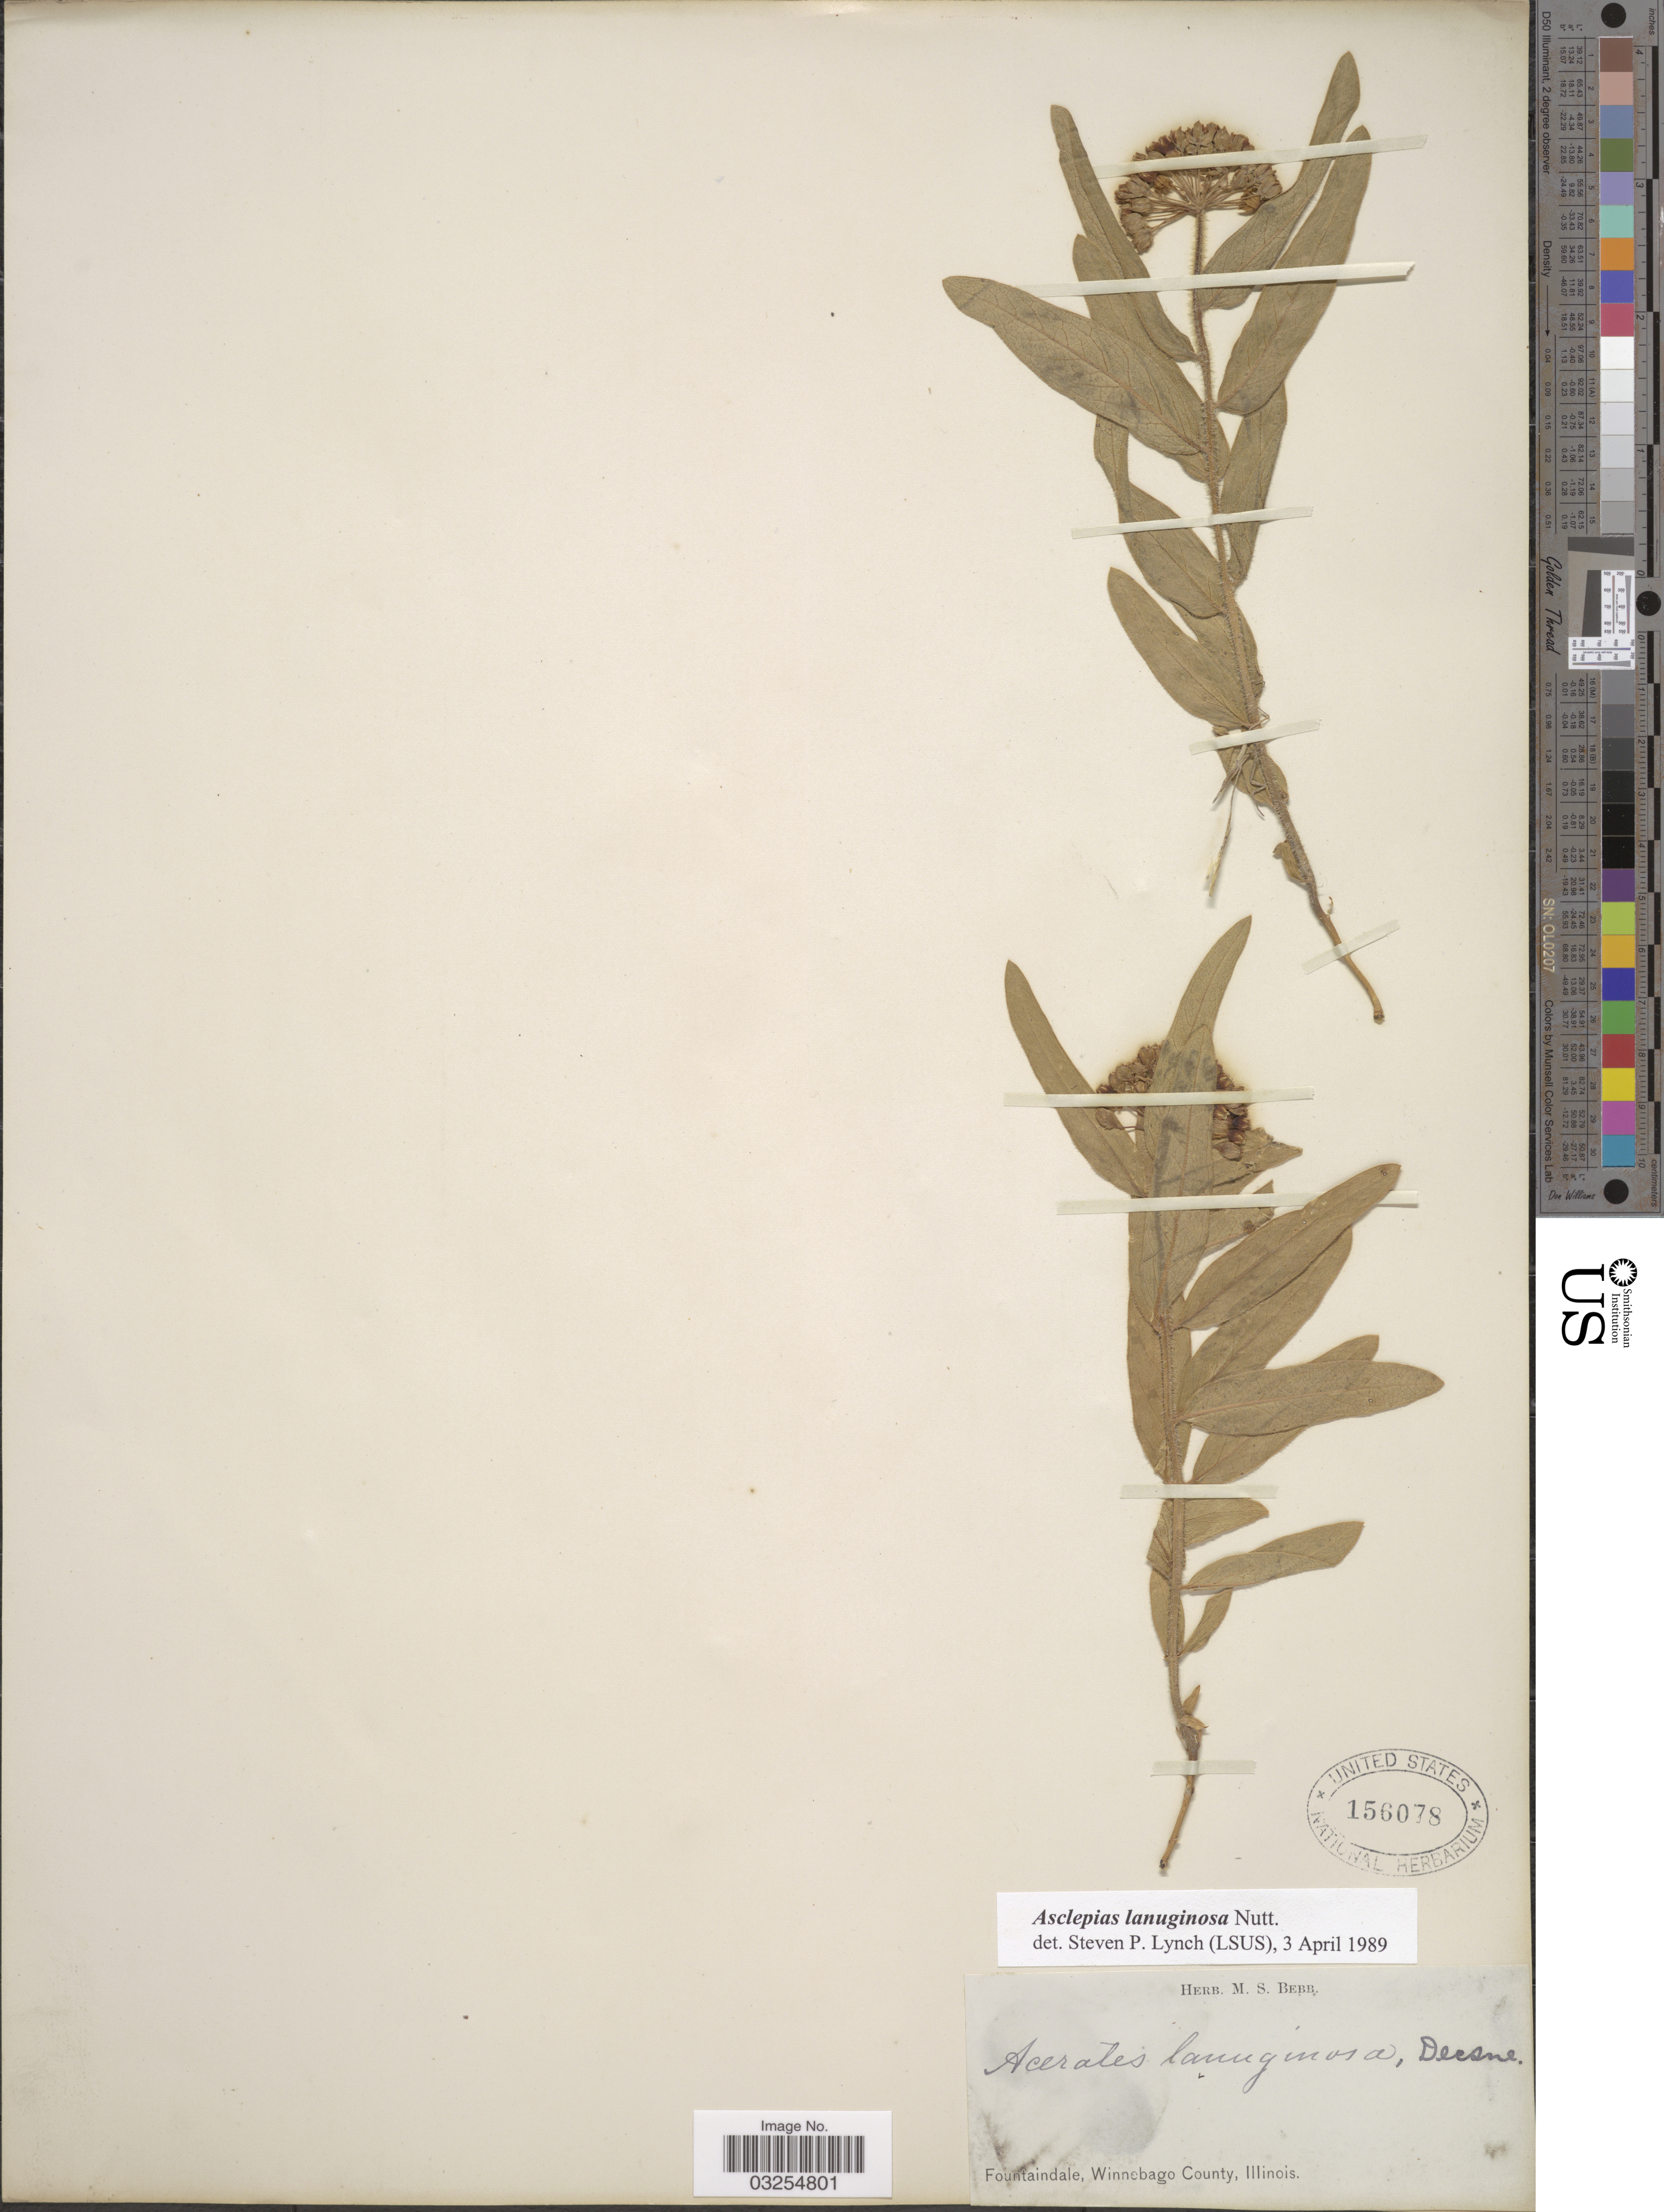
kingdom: Plantae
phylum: Tracheophyta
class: Magnoliopsida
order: Gentianales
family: Apocynaceae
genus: Asclepias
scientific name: Asclepias lanuginosa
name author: Nutt.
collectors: ex Herb. M. S. Bebb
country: United States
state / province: Illinois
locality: Fountaindale, Winnebago County.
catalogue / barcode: US 156078